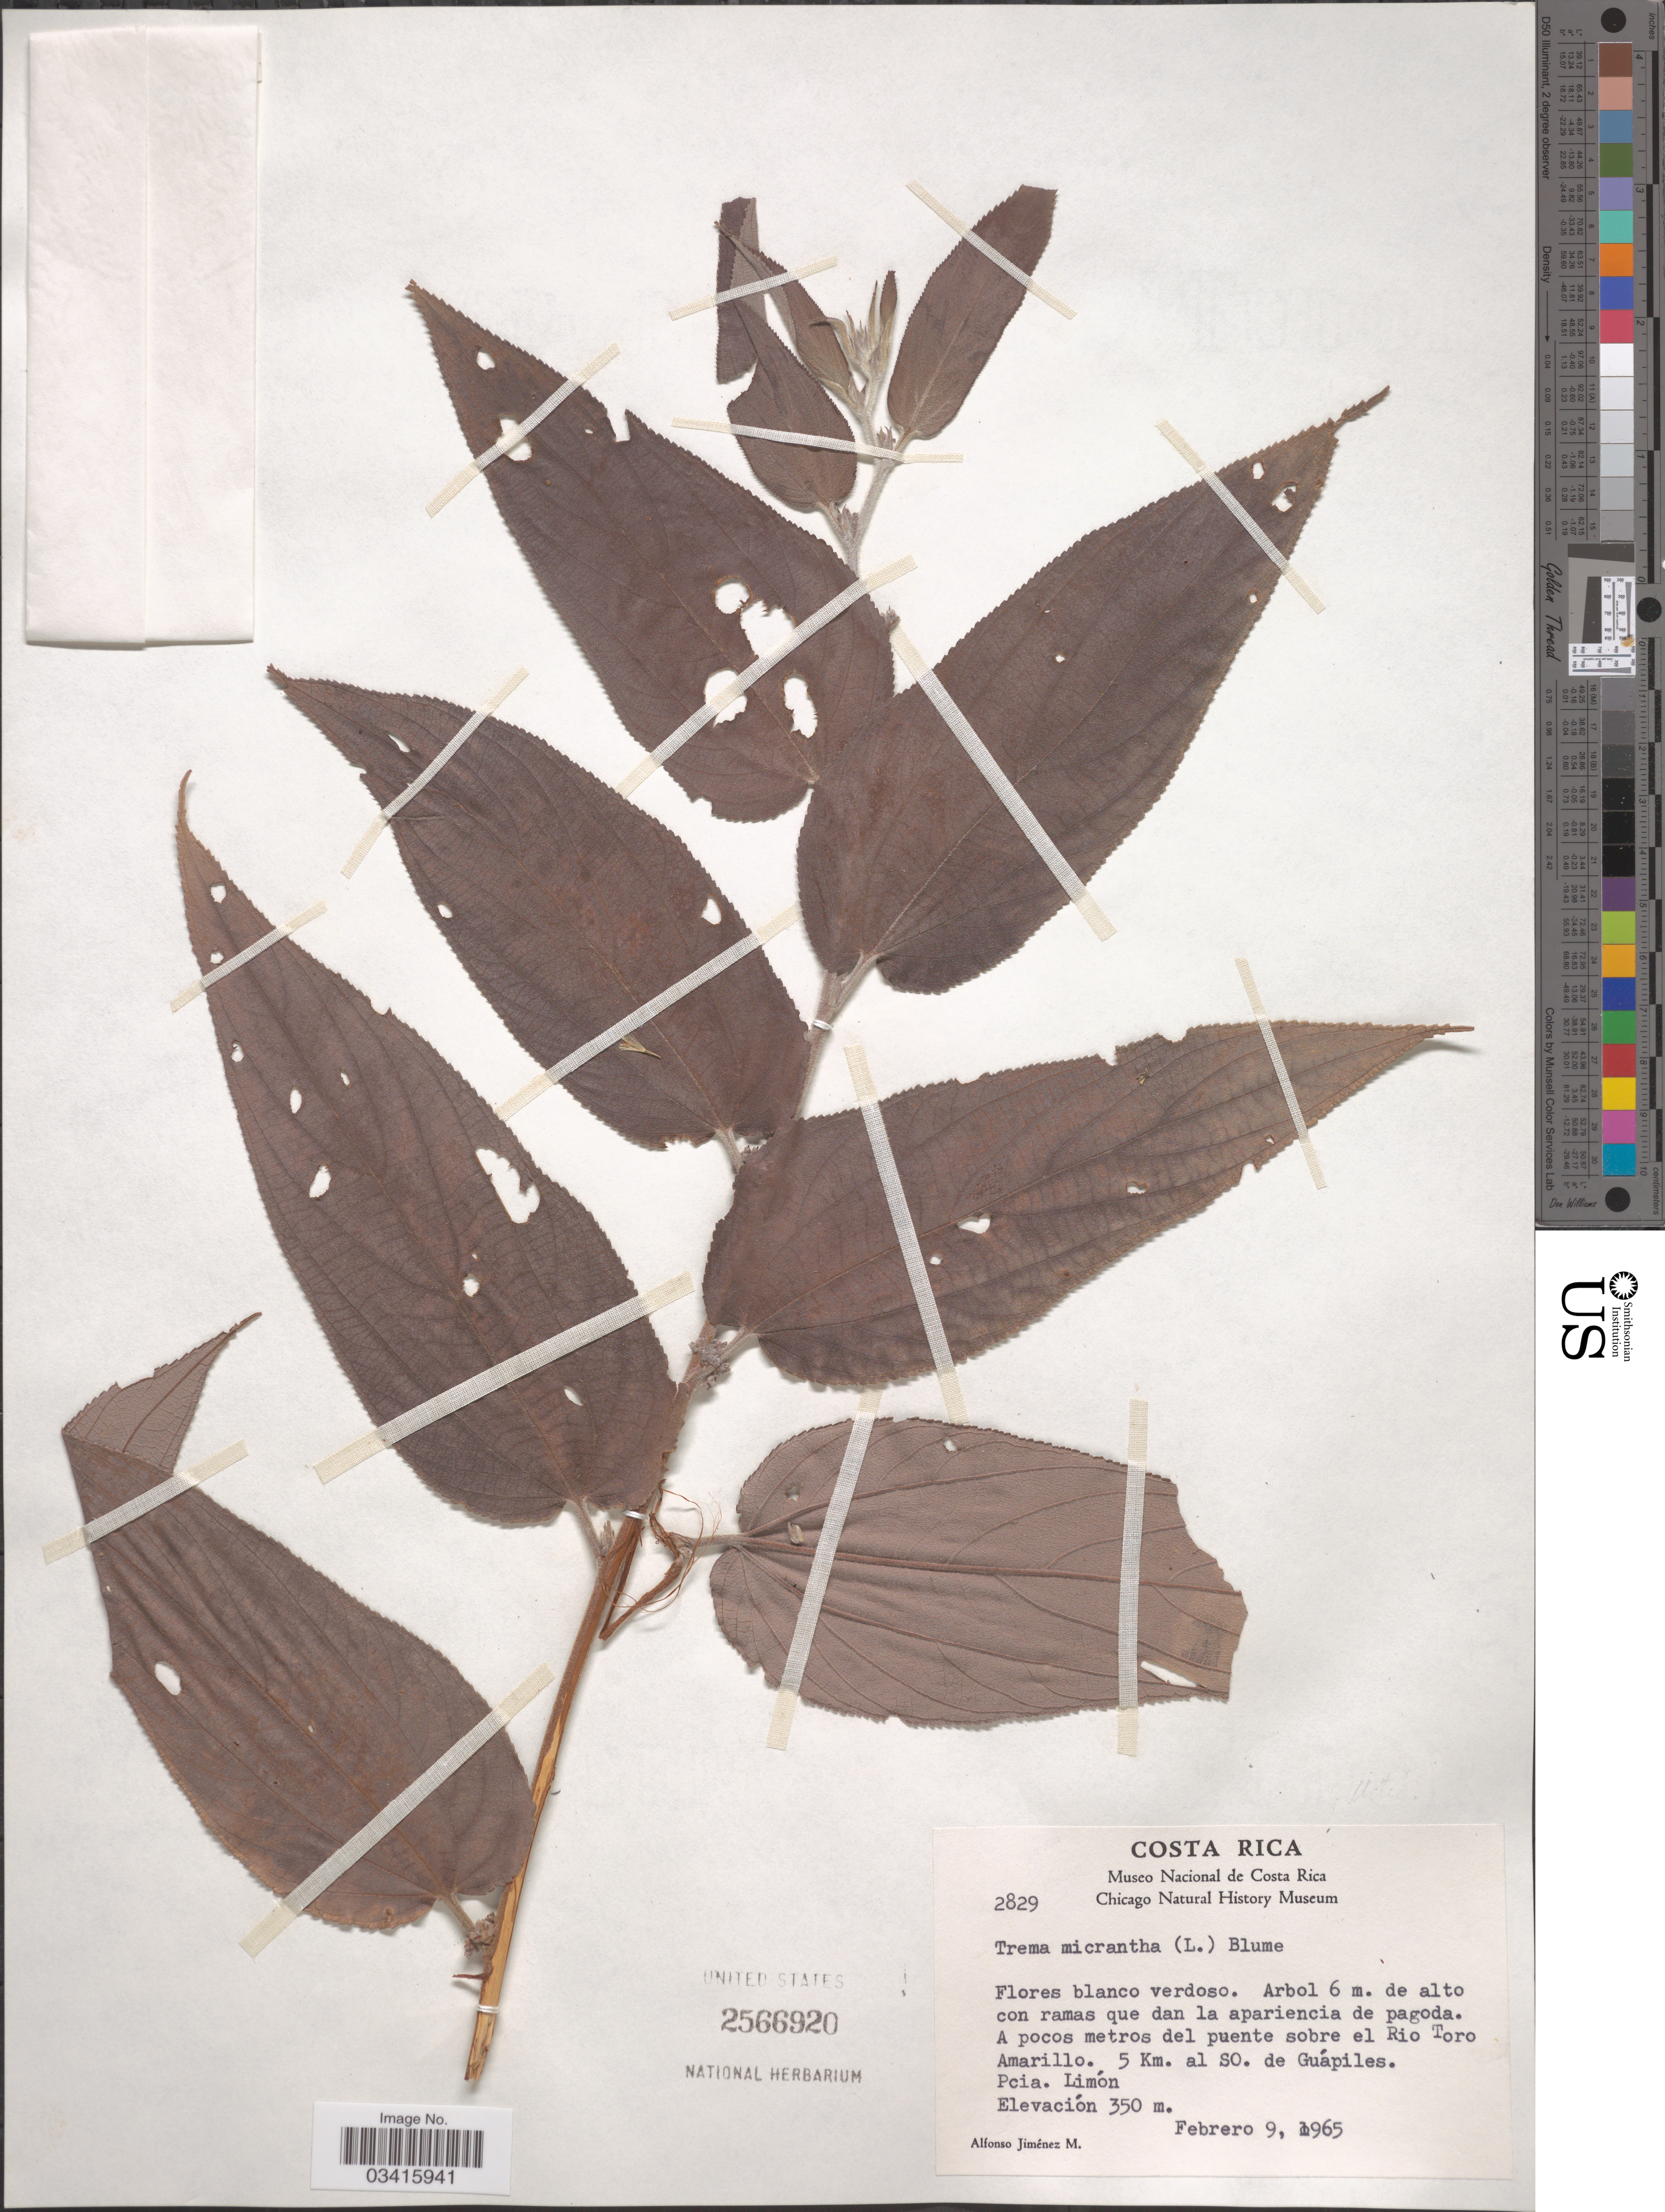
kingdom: Plantae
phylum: Tracheophyta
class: Magnoliopsida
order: Rosales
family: Cannabaceae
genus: Trema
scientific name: Trema micranthum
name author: (L.) Blume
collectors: A. Jimenez M.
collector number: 2829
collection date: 1965-02-09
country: Costa Rica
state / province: Limón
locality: A pocos metros del puente sobre al Rio Toro Amarillo. 5 Km. al SO. de Gúapiles. Pcia. Limón.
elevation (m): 350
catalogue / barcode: US 2566920